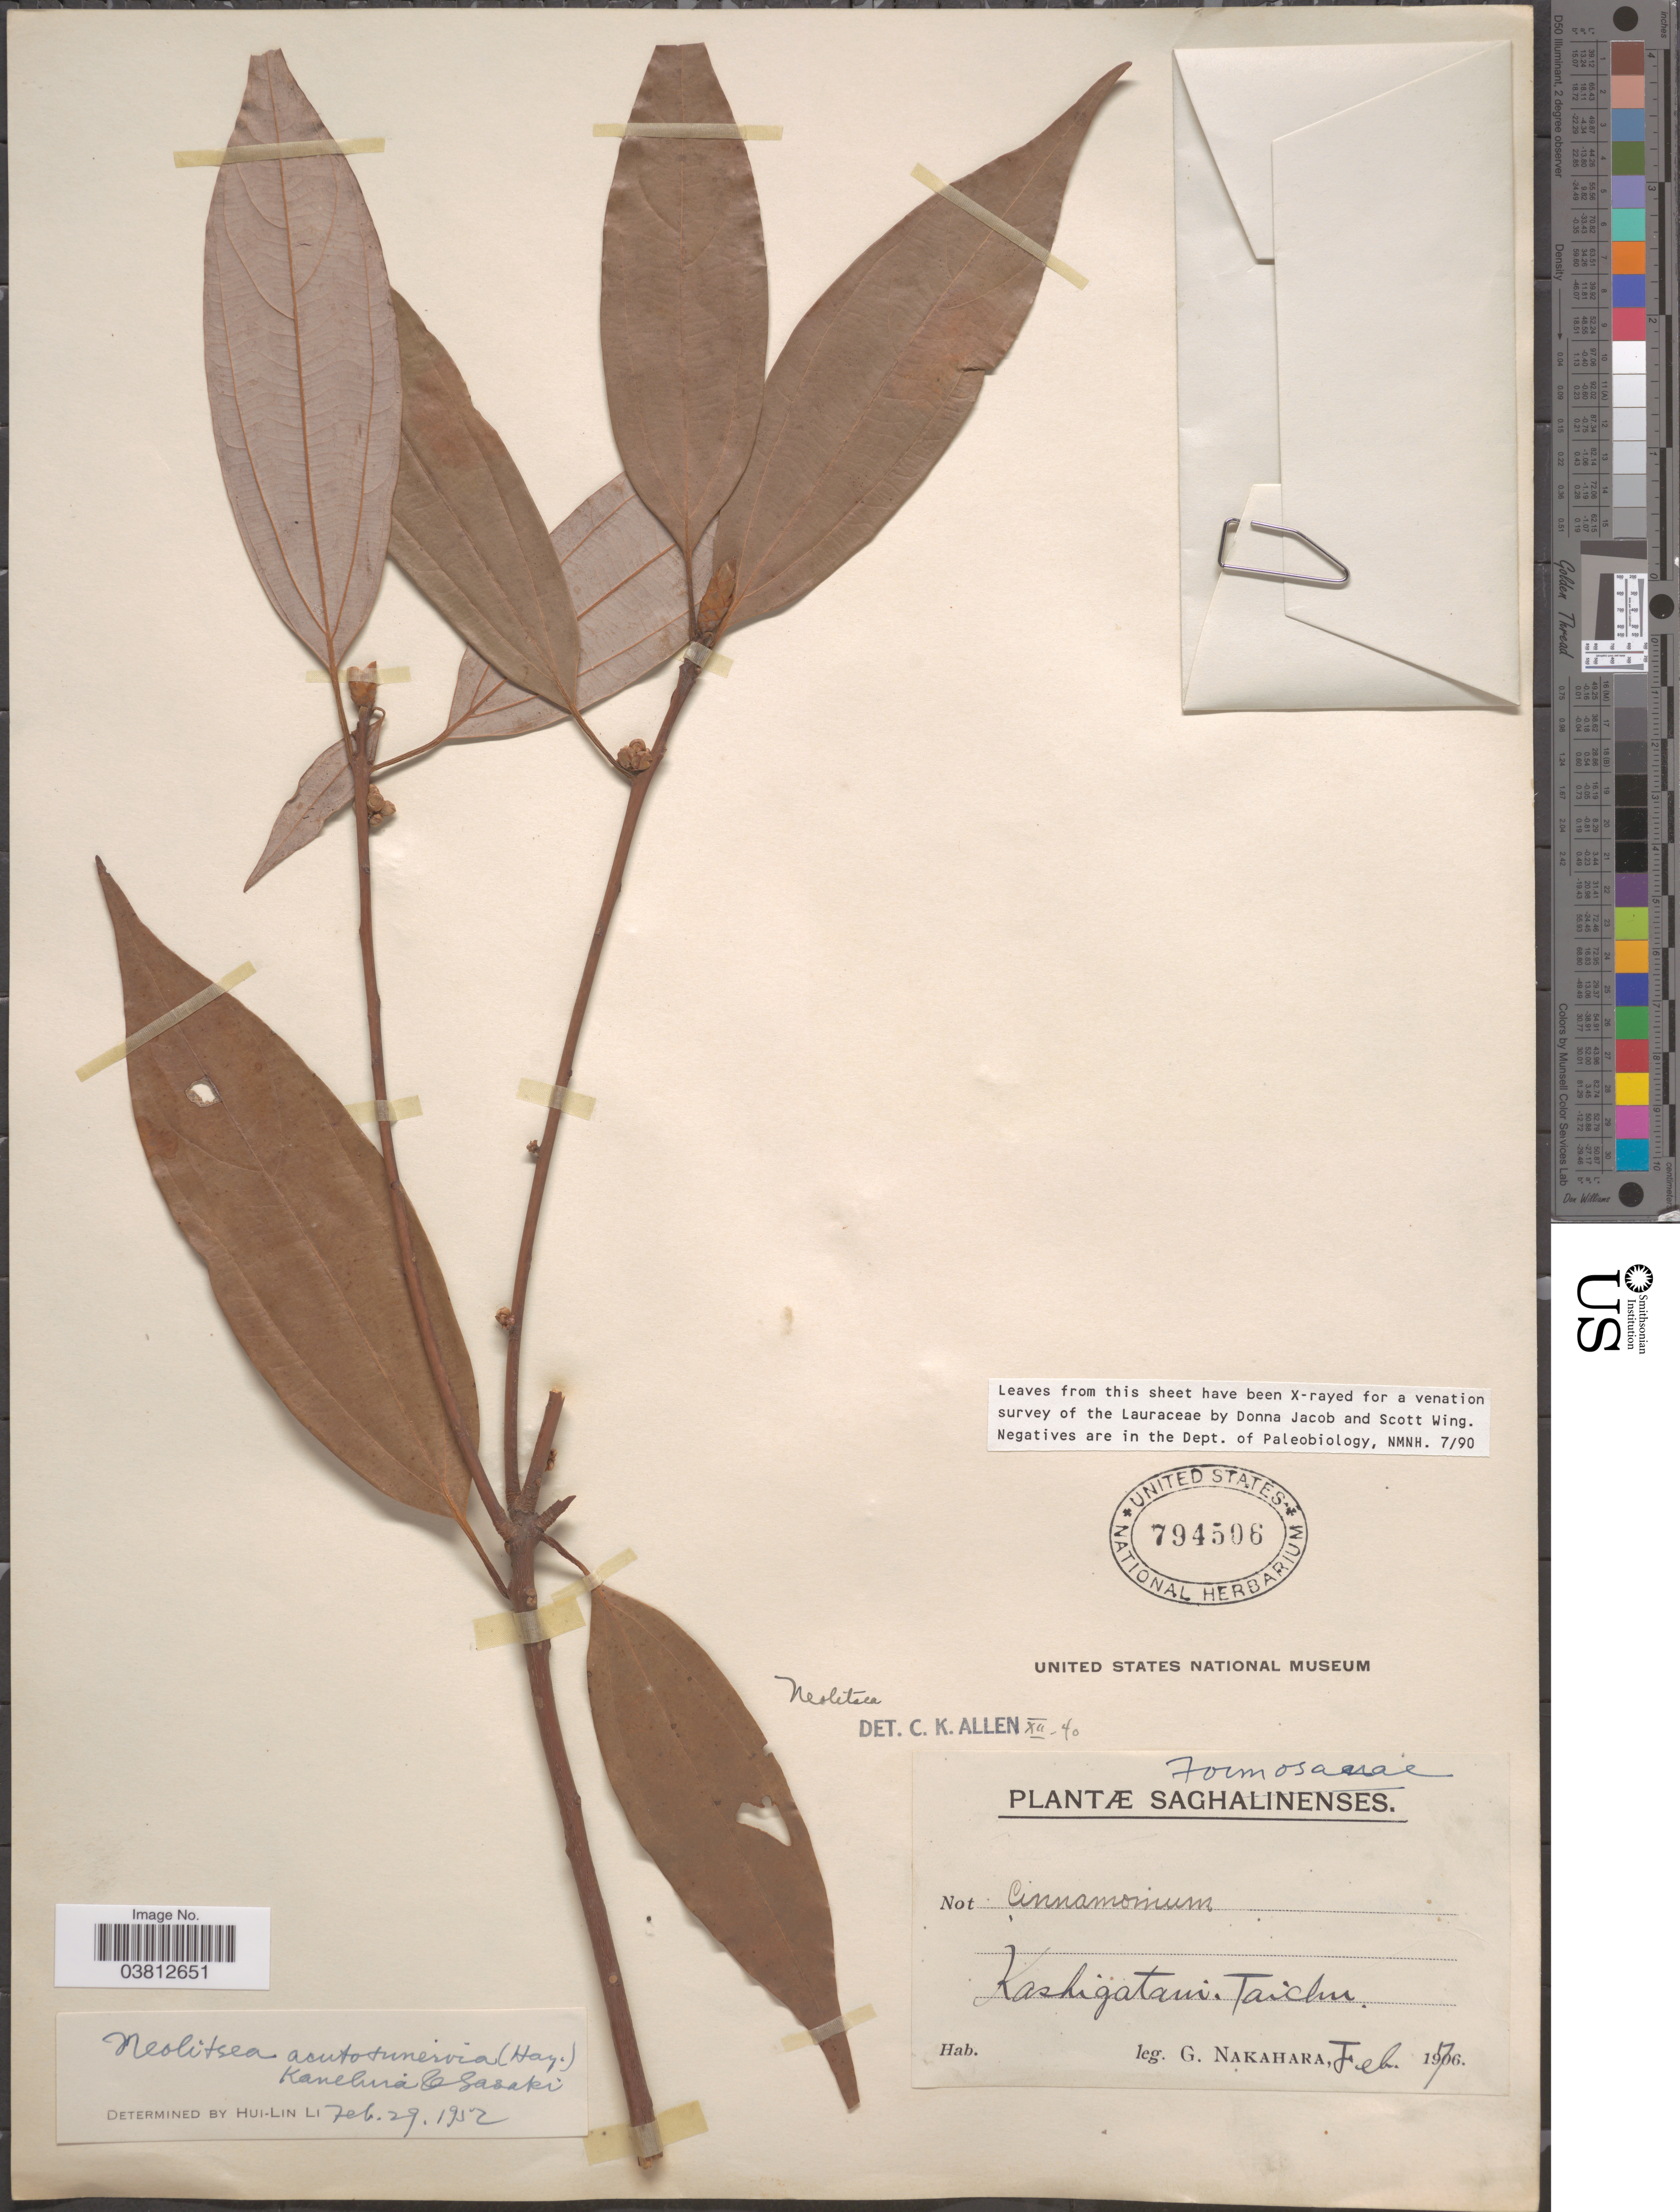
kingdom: Plantae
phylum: Tracheophyta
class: Magnoliopsida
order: Laurales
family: Lauraceae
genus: Neolitsea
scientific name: Neolitsea acutotrinervia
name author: Kaneh. & Sasaki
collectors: G. Nakahara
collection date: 1976-02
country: Taiwan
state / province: Taichung City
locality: Formosanae. Kashigatani. Taichu.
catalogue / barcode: US 794506